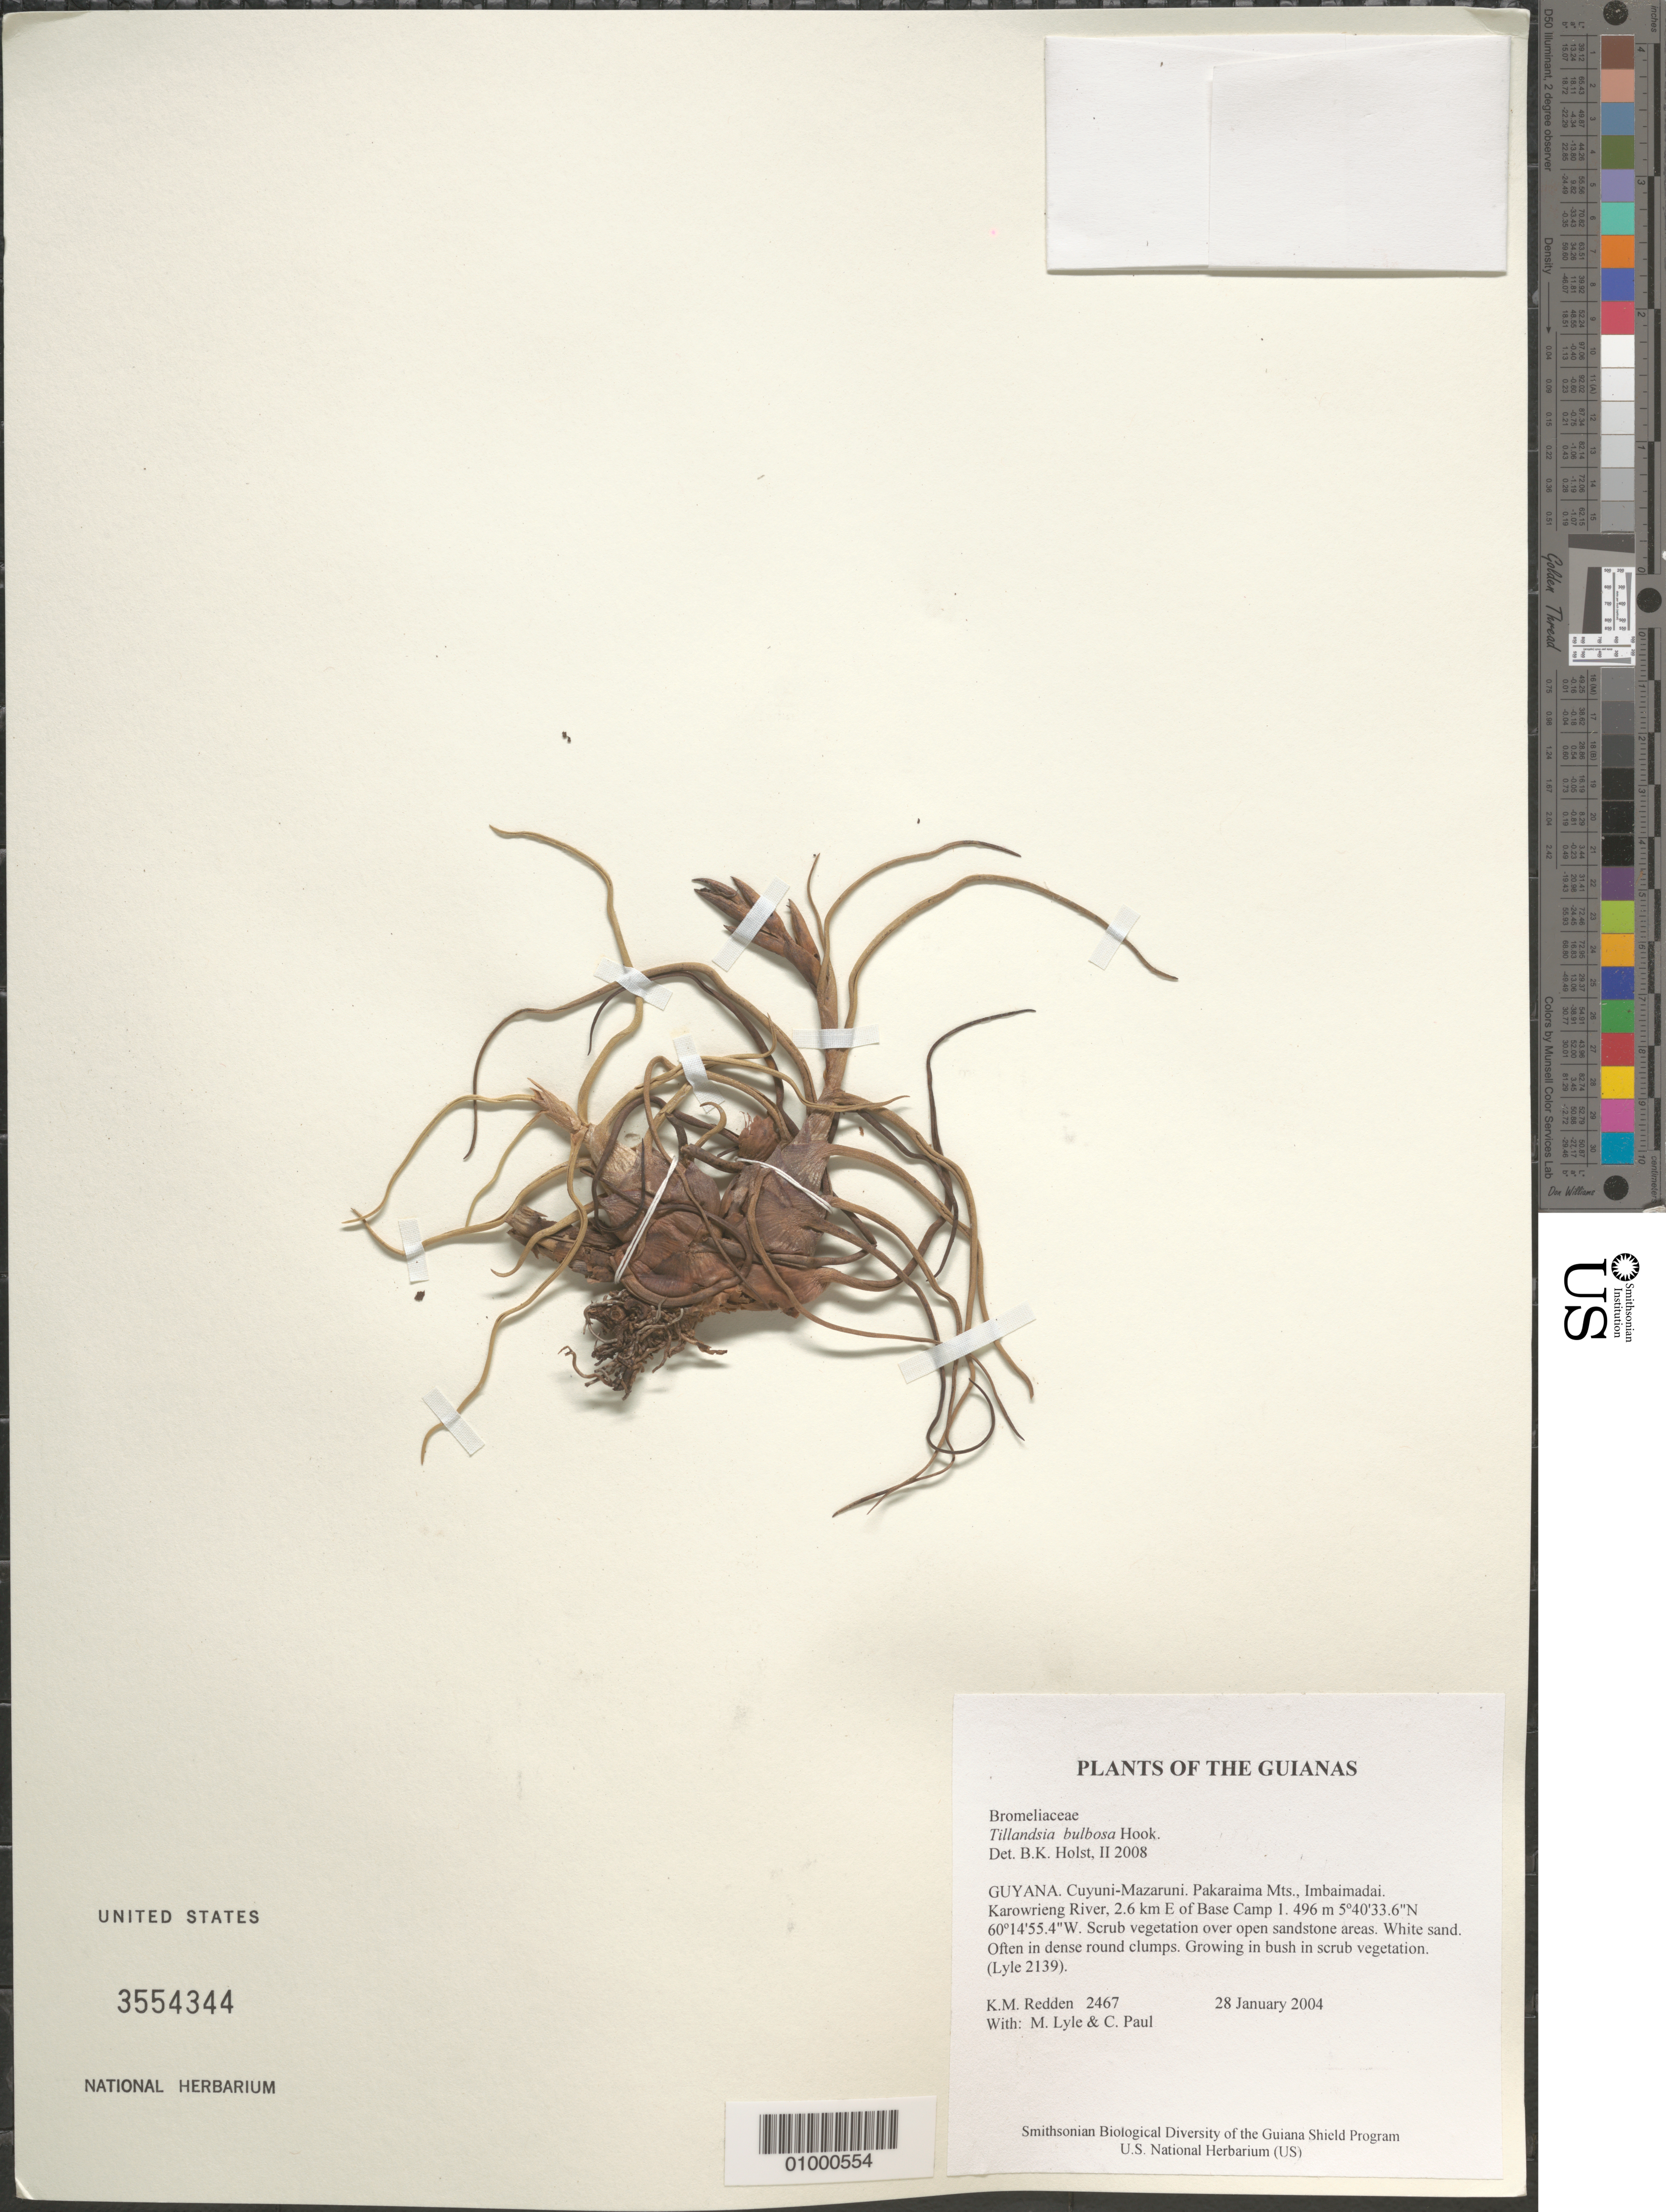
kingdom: Plantae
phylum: Tracheophyta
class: Liliopsida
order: Poales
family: Bromeliaceae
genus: Tillandsia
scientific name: Tillandsia bulbosa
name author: Hook.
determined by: Holst, Bruce K.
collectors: K. M. Redden, M. Lyle & C. Paul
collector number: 2467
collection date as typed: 28 January 2004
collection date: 2004-01-28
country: Guyana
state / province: Cuyuni-Mazaruni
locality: Pakaraima Mts., Imbaimadai. Karowrieng River, 2.6 km E of Base Camp 1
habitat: Scrub vegetation over open sandstone areas. White sand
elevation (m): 496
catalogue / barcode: US 3554344